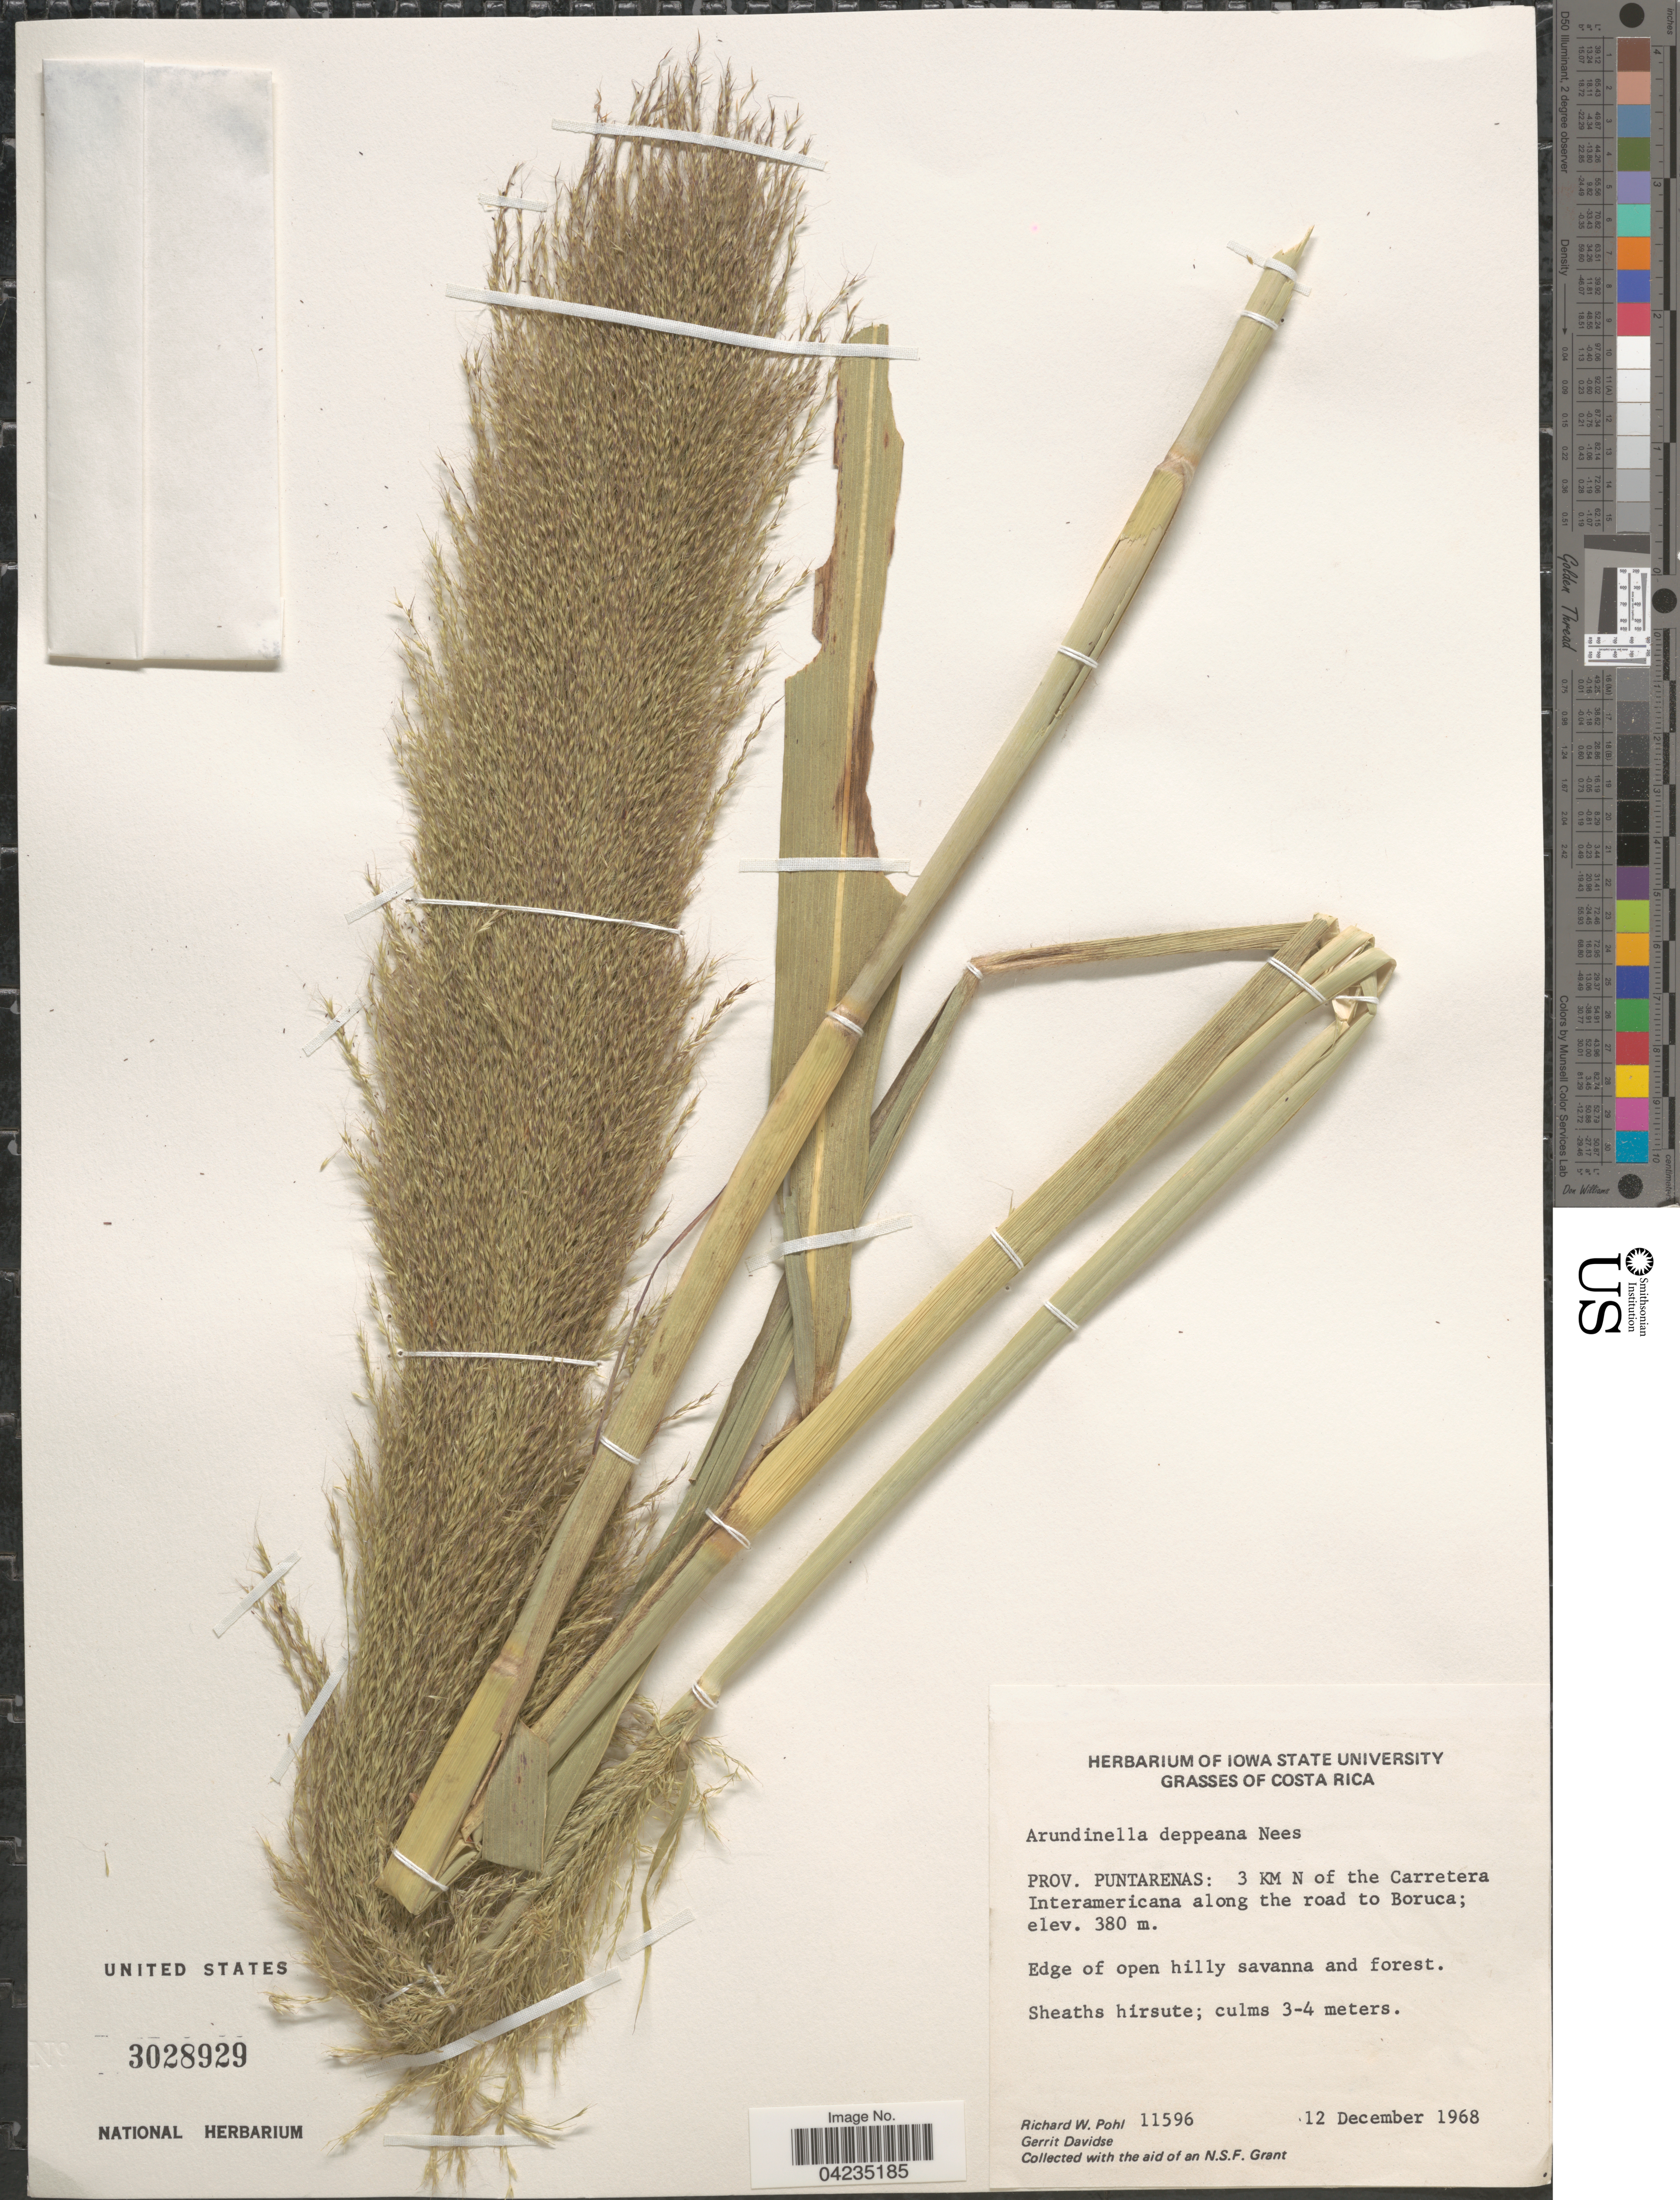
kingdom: Plantae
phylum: Tracheophyta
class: Liliopsida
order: Poales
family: Poaceae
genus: Arundinella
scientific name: Arundinella deppeana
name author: Nees ex Steud.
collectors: R. W. Pohl & G. Davidse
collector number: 11596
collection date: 1968-12-12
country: Costa Rica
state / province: Puntarenas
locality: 3 KM N of the Carretera Interamericana along the road to Boruca.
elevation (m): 380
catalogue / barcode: US 3028929